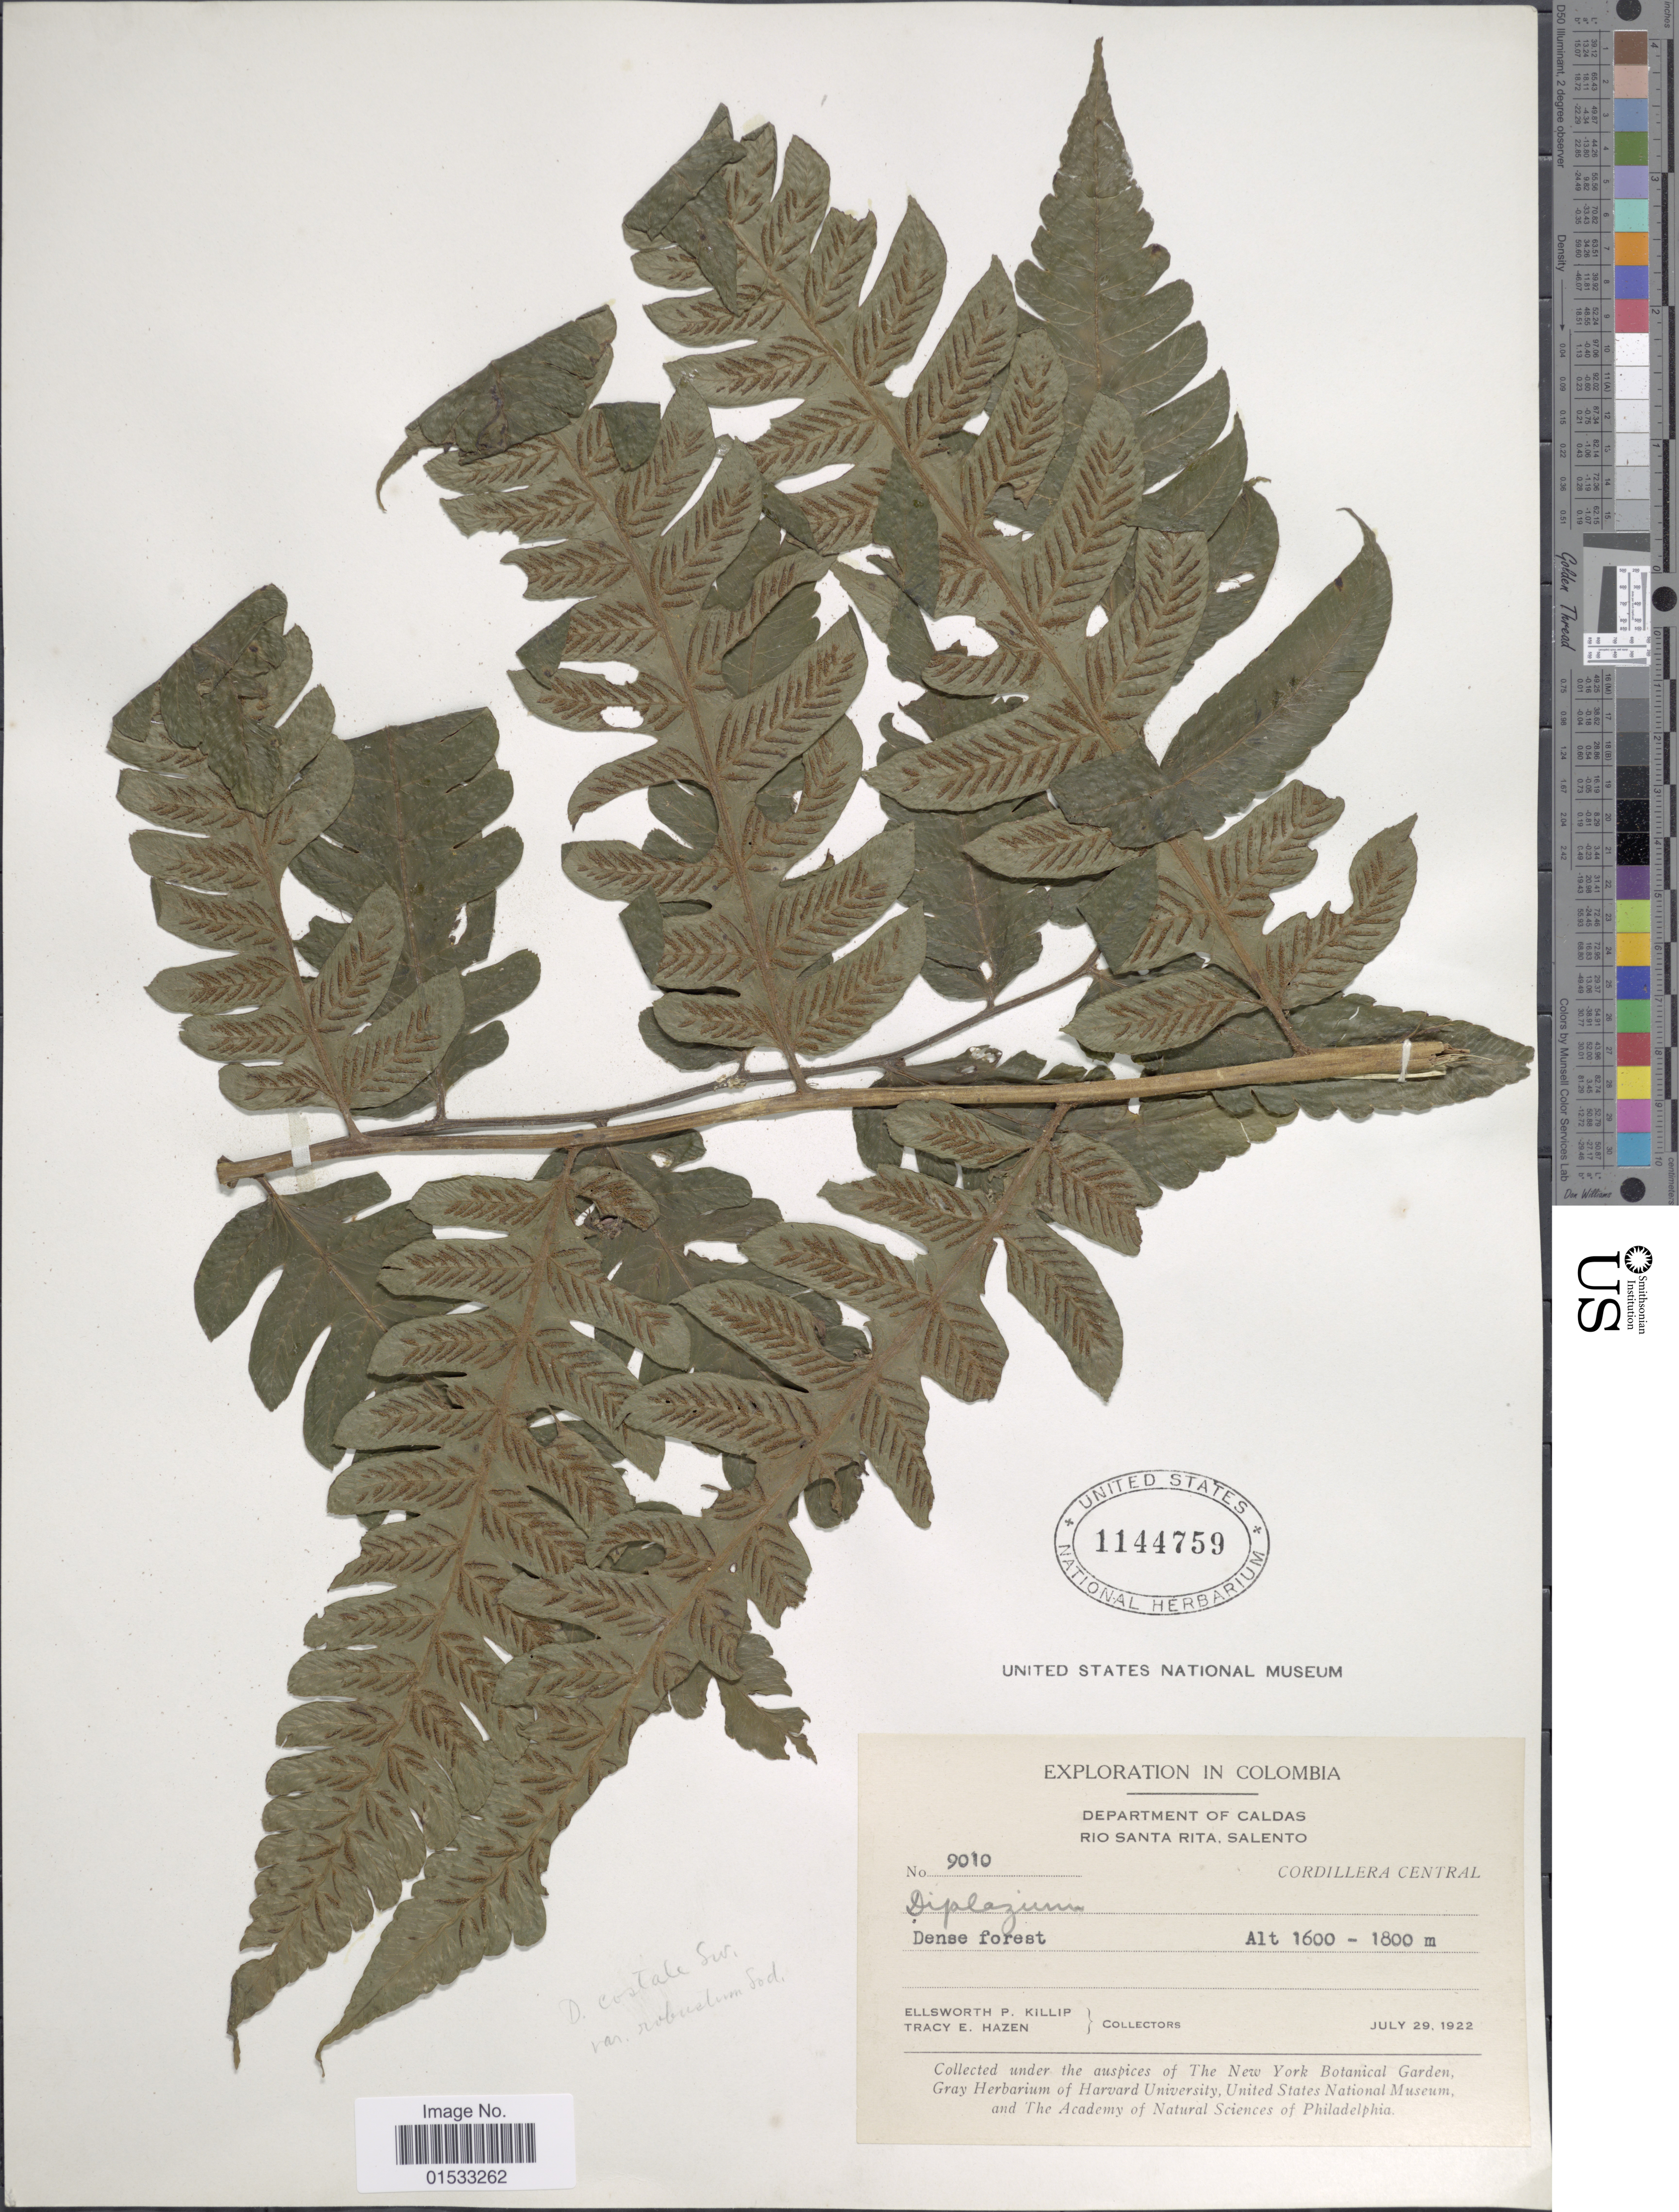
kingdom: Plantae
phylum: Tracheophyta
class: Polypodiopsida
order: Polypodiales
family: Athyriaceae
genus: Diplazium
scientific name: Diplazium sp.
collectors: E. P. Killip & T. E. Hazen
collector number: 9010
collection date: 1922-07-29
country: Colombia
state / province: Caldas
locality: Rio Santa Rita, Salento, Cordillera Central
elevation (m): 1600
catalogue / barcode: US 1144759